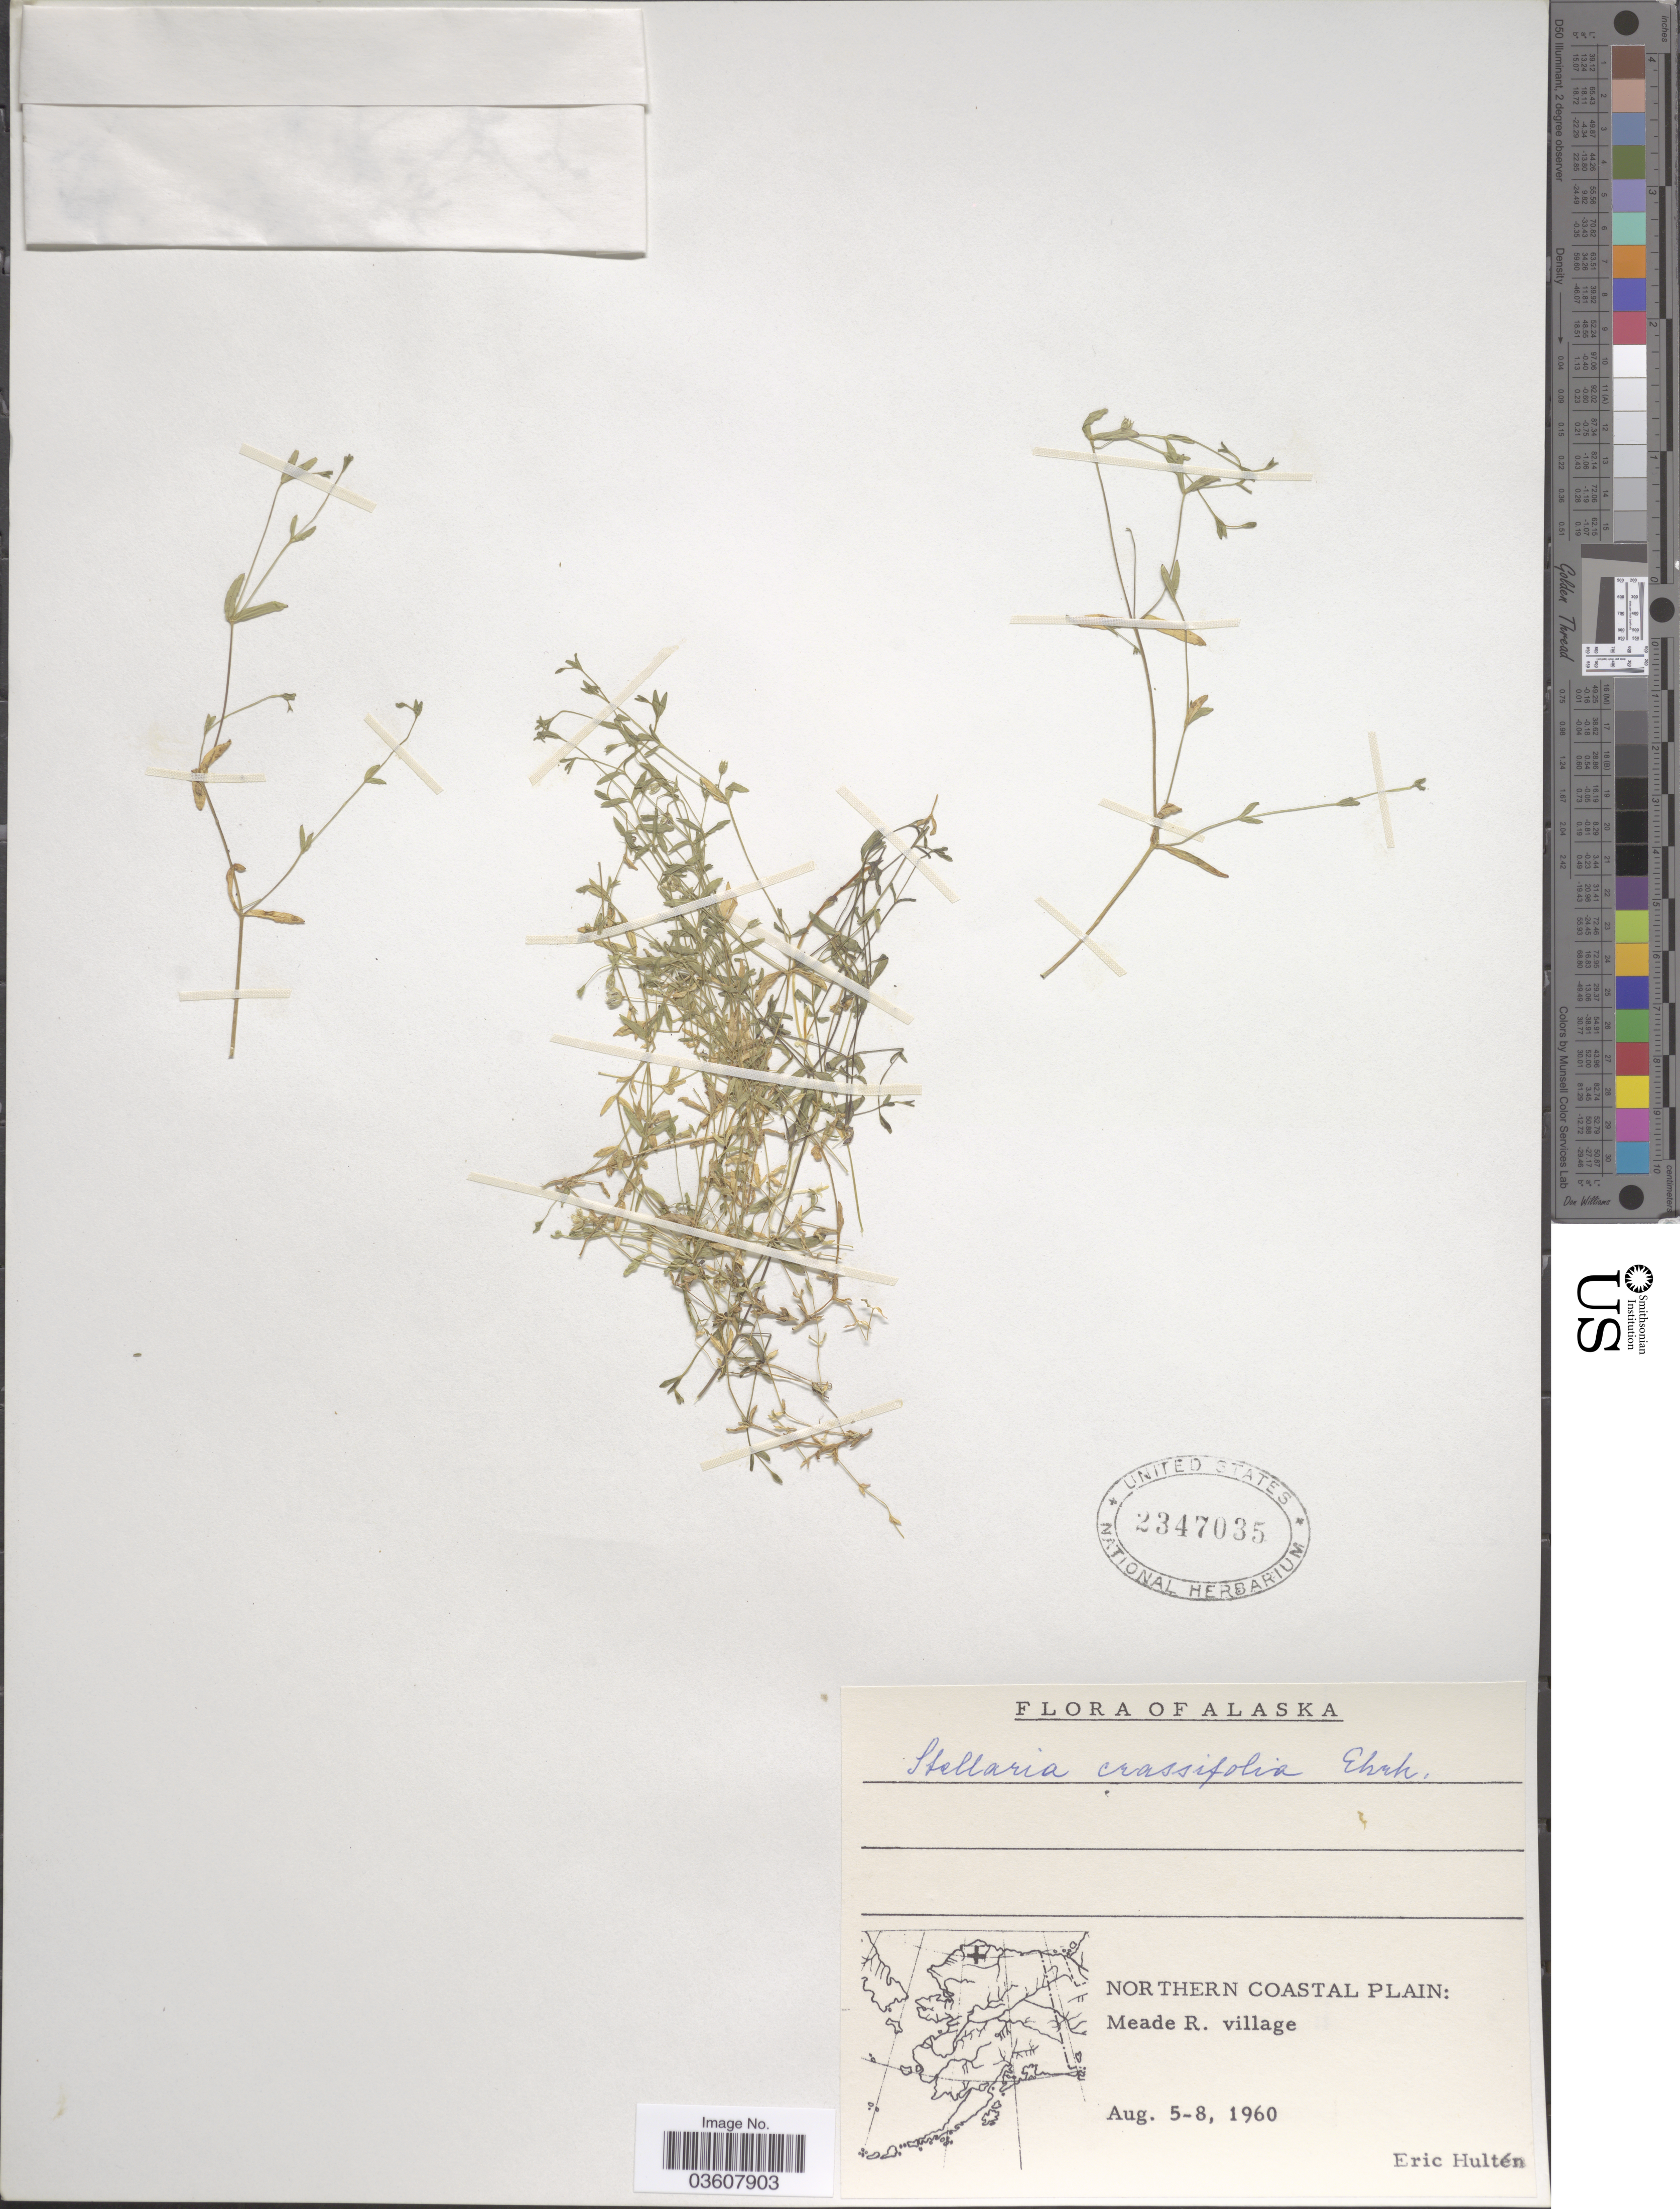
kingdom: Plantae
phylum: Tracheophyta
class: Magnoliopsida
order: Caryophyllales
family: Caryophyllaceae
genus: Stellaria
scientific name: Stellaria crassifolia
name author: Ehrh.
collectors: E. G. Hultén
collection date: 1960-08-05/1960-08-08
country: United States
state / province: Alaska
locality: Northern Coastal Plain: Meade R. village.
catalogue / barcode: US 2347035